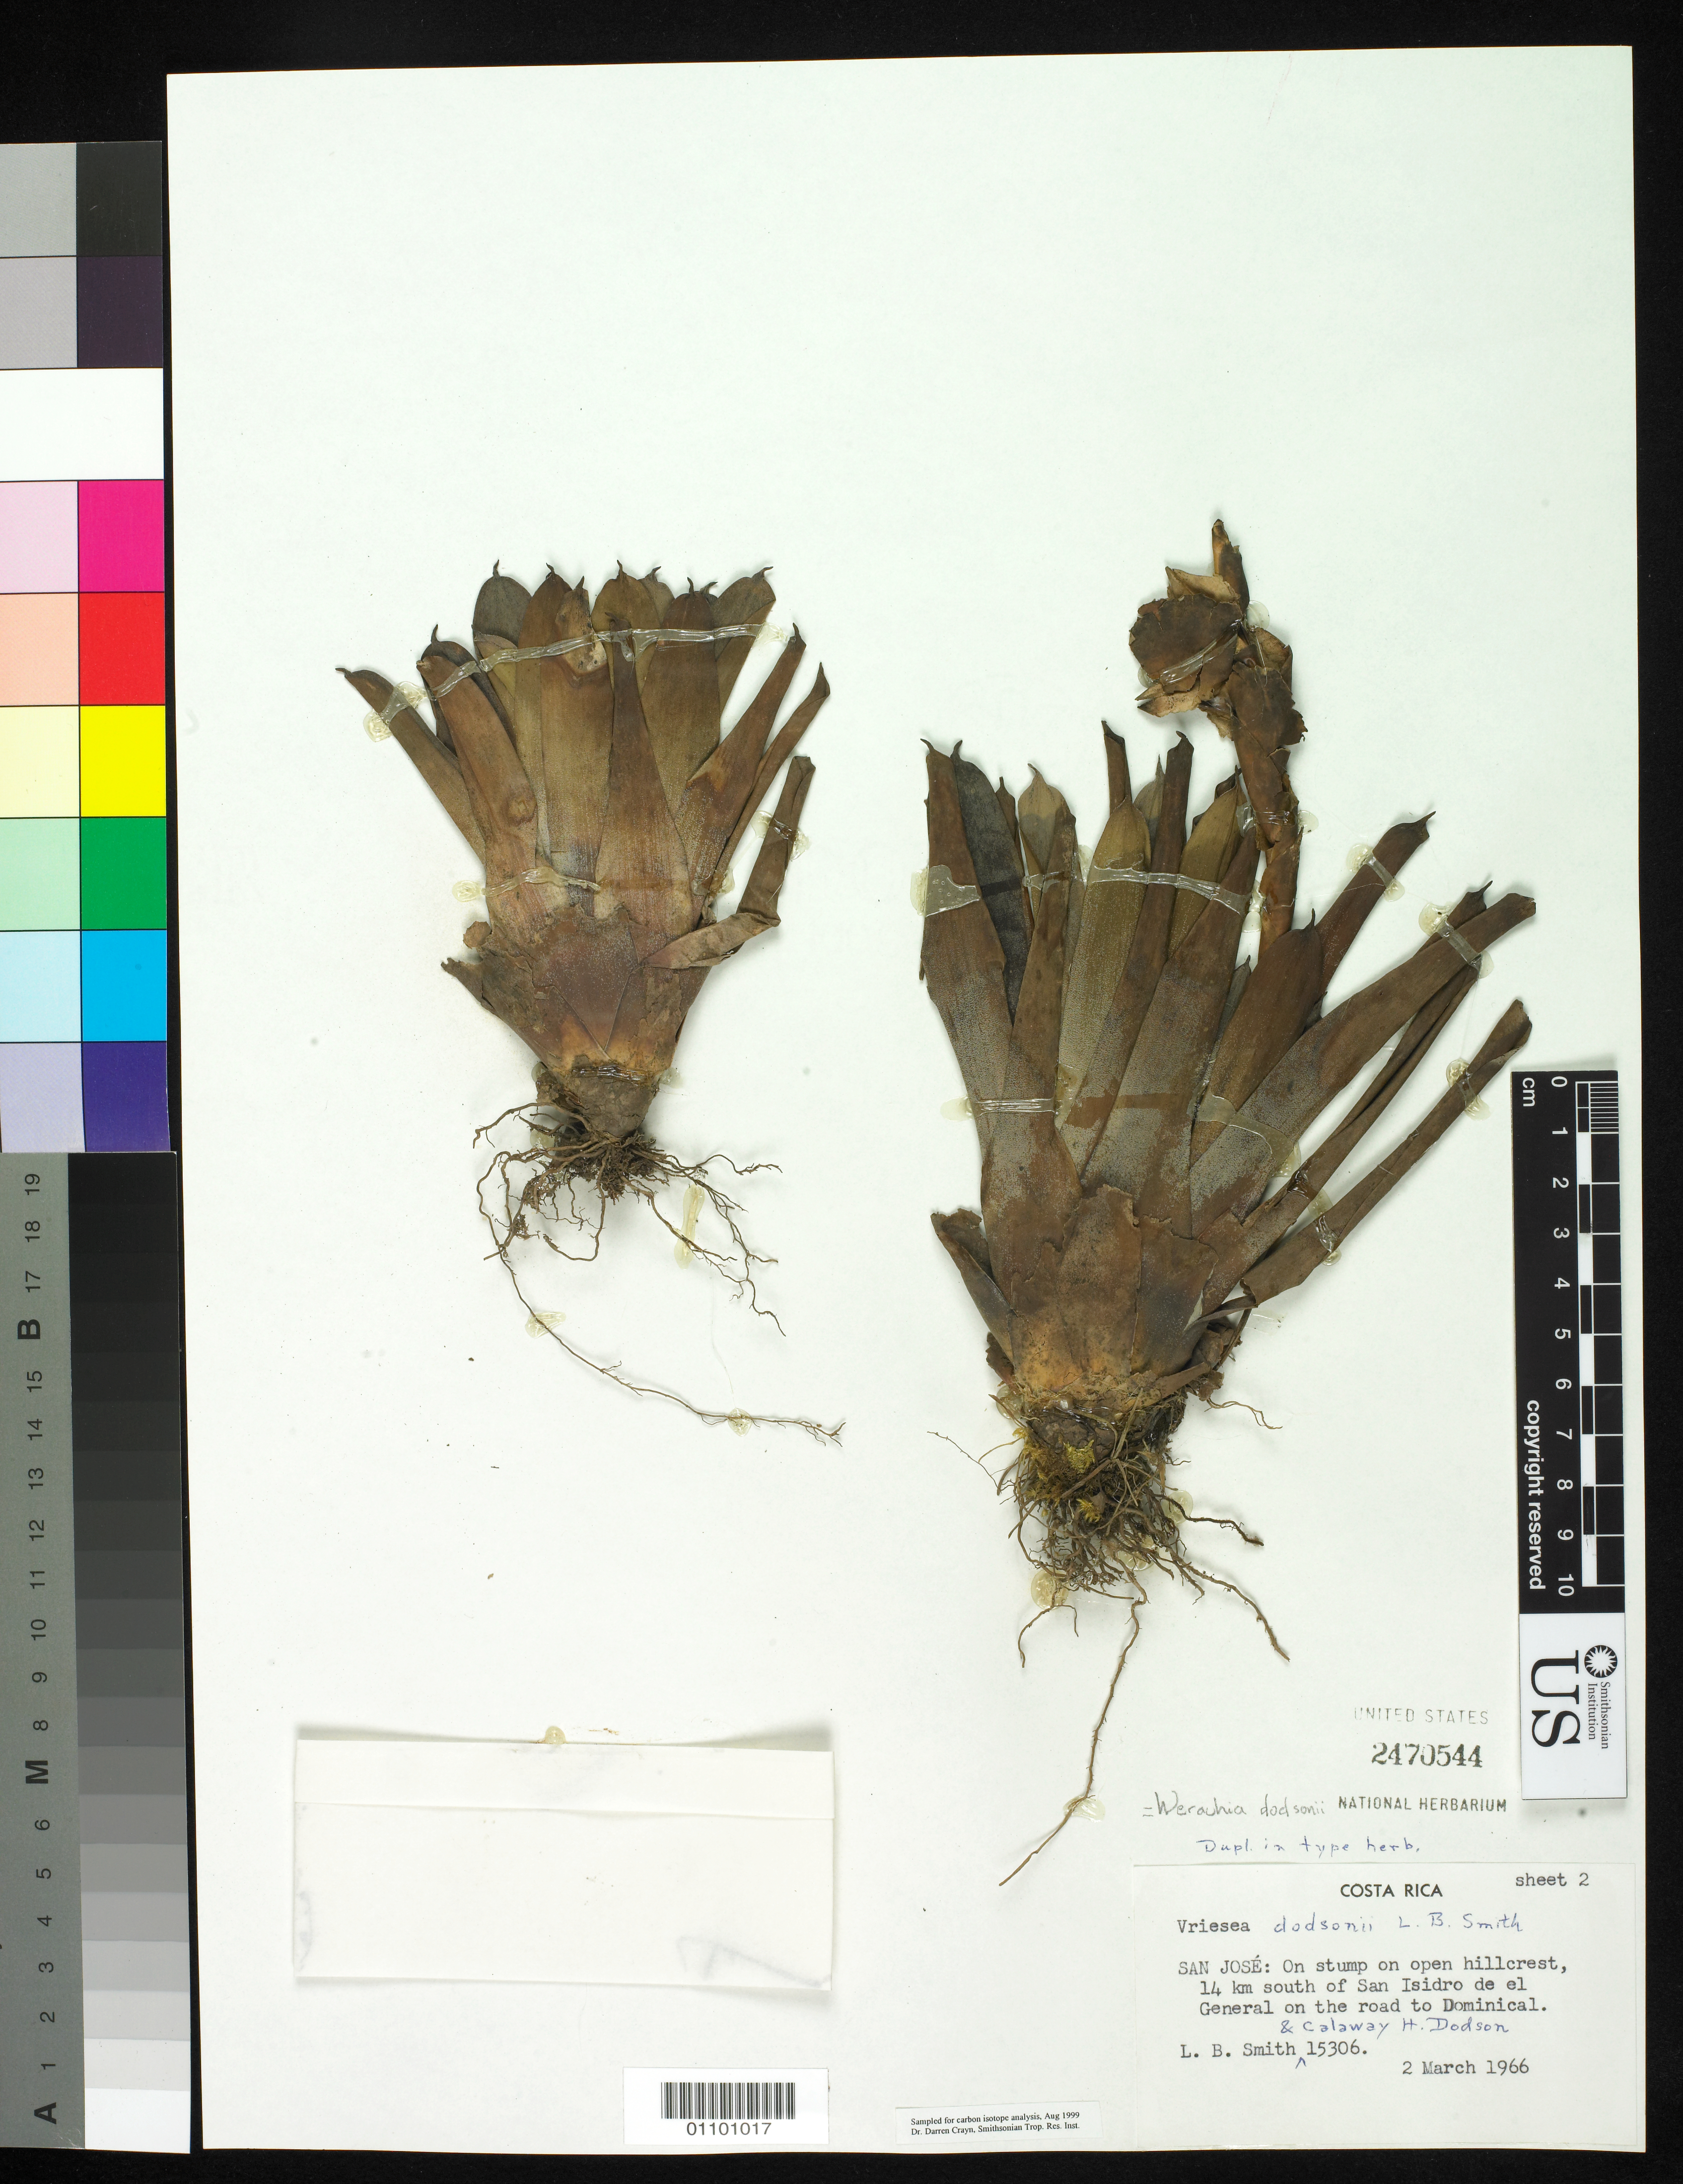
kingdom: Plantae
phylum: Tracheophyta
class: Liliopsida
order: Poales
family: Bromeliaceae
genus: Vriesea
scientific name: Vriesea dodsonii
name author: L.B. Sm.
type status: Isotype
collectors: L. Smith & C. H. Dodson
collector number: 15306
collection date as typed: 02 Mar 1966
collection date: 1966-03-02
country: Costa Rica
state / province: San José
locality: Road from San Isidro de El General to Dominical.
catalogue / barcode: US 2470544